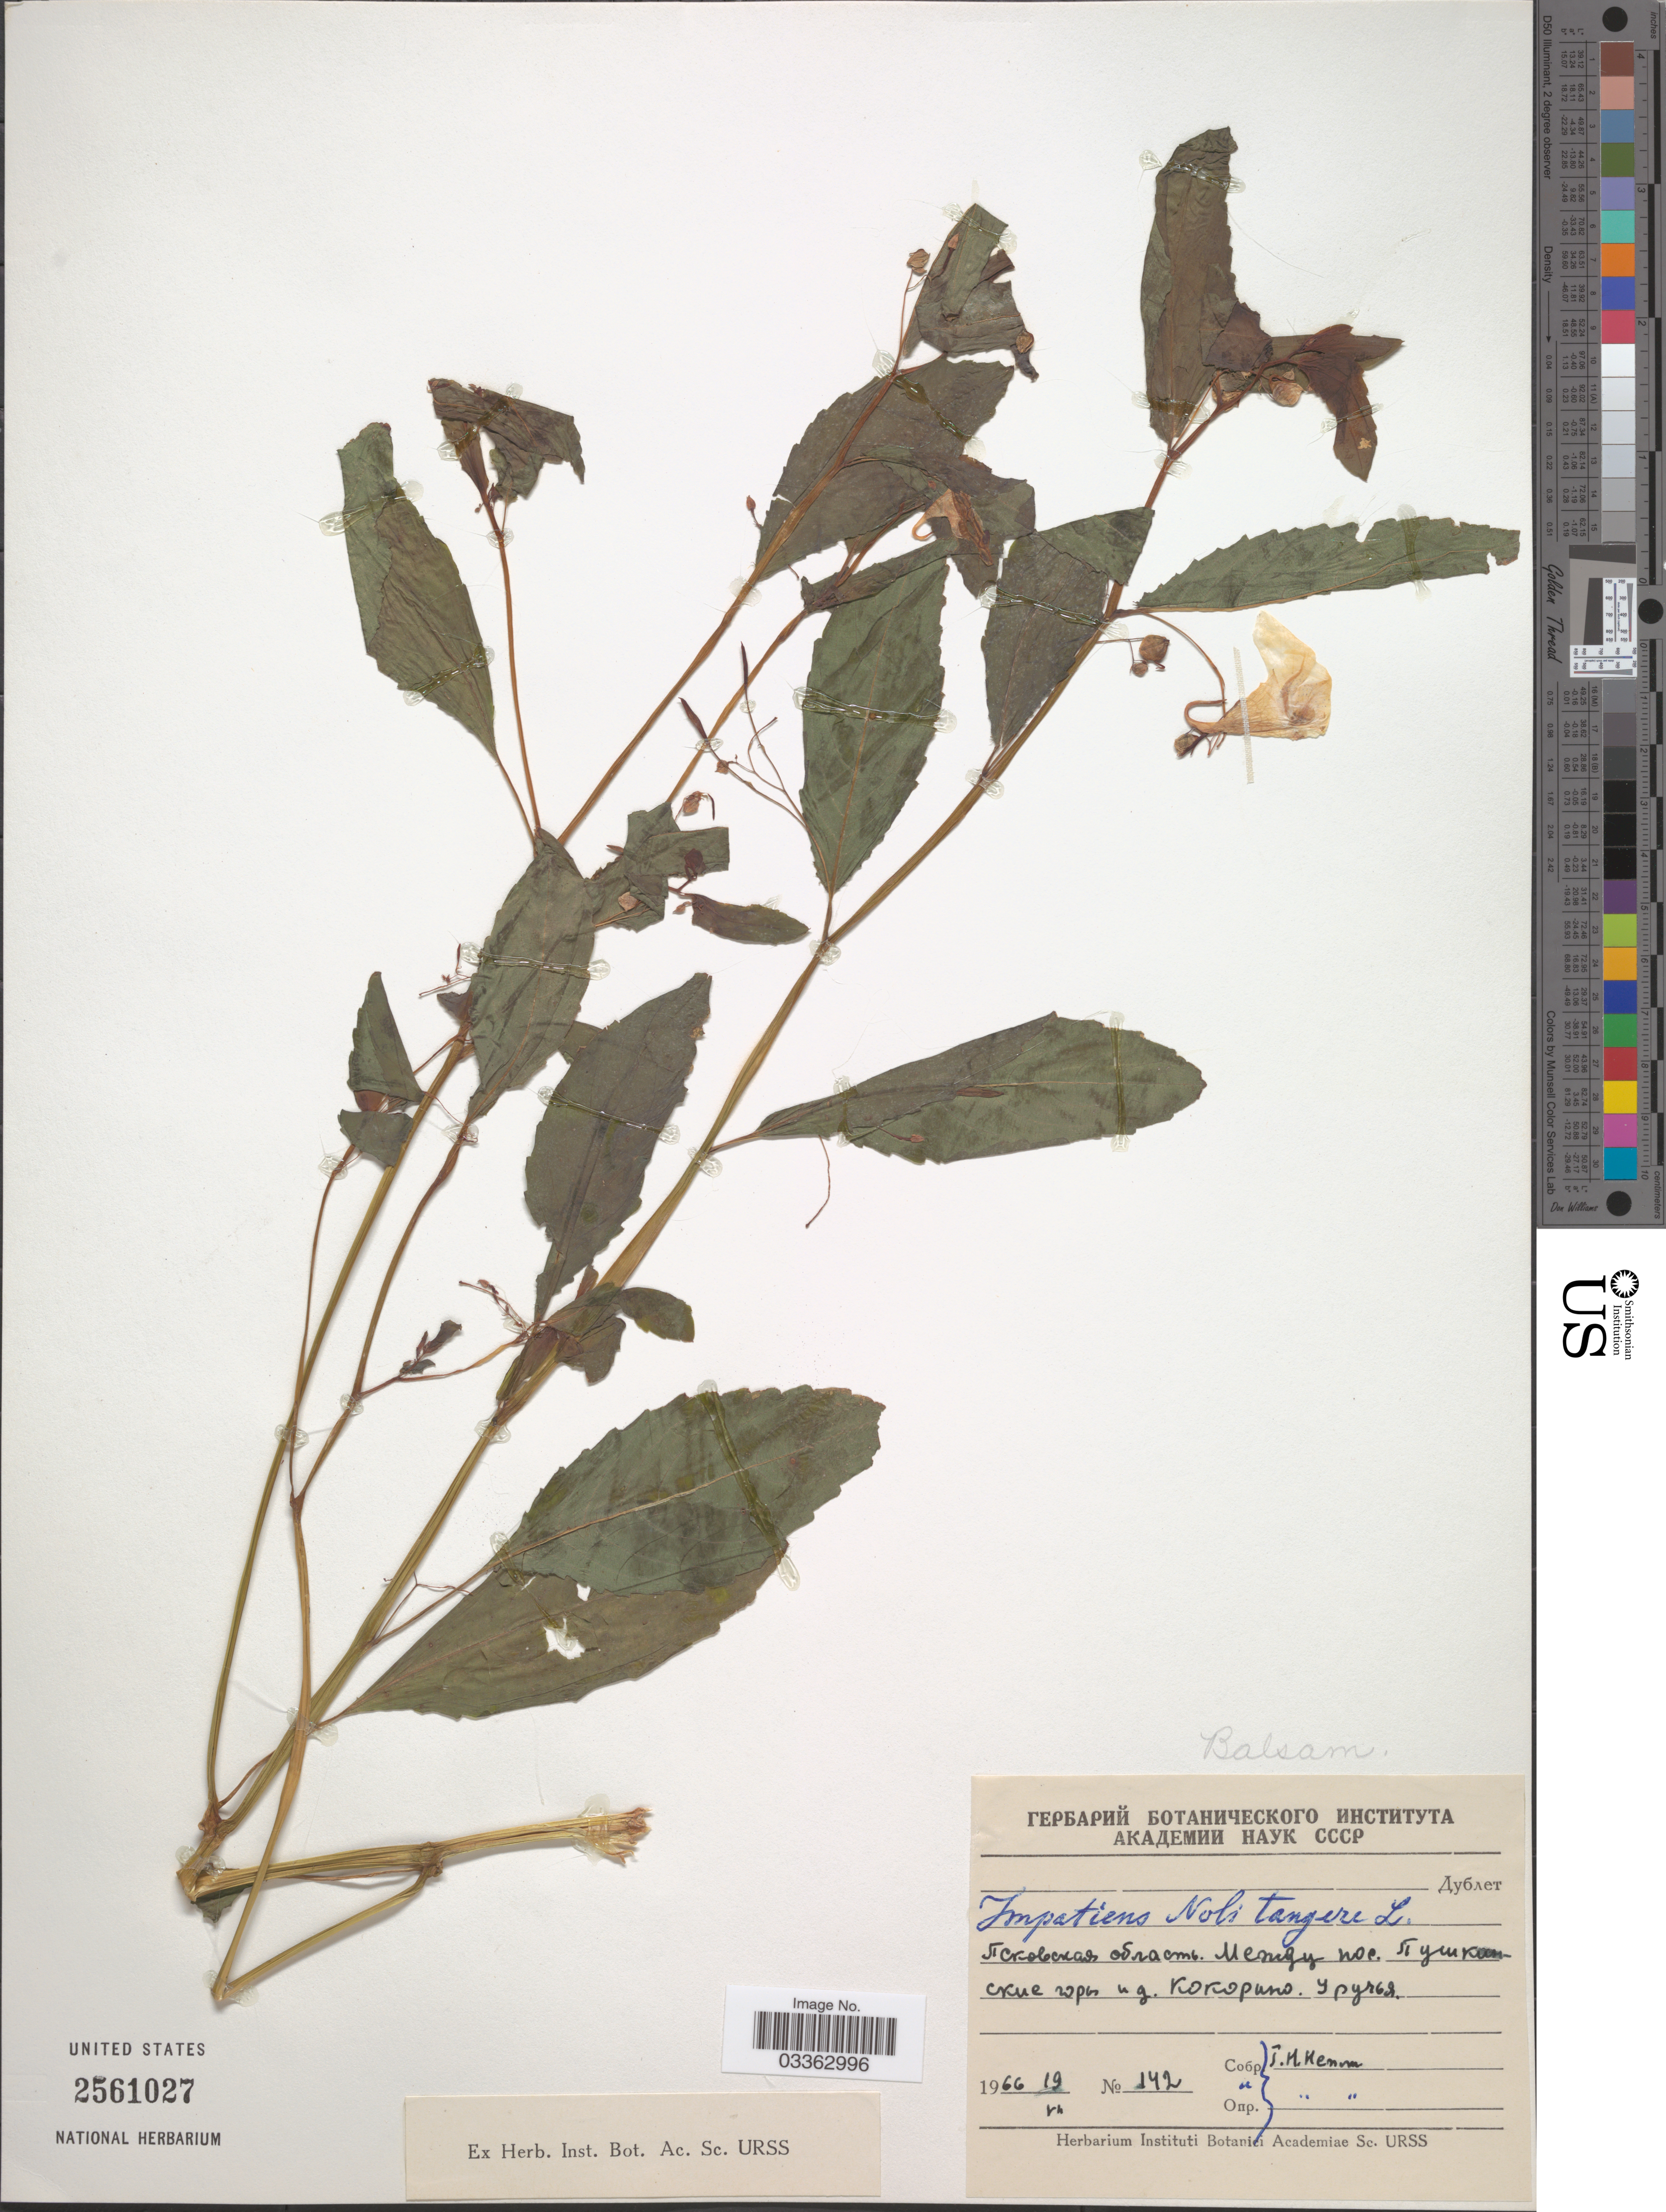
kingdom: Plantae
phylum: Tracheophyta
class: Magnoliopsida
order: Ericales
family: Balsaminaceae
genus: Impatiens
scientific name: Impatiens noli-tangere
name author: L.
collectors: G. Nepli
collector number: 142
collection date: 1966-07-19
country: Russian Federation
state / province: Pskov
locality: Between Villages Pushkinskie Gory and Kokorino.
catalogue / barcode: US 2561027